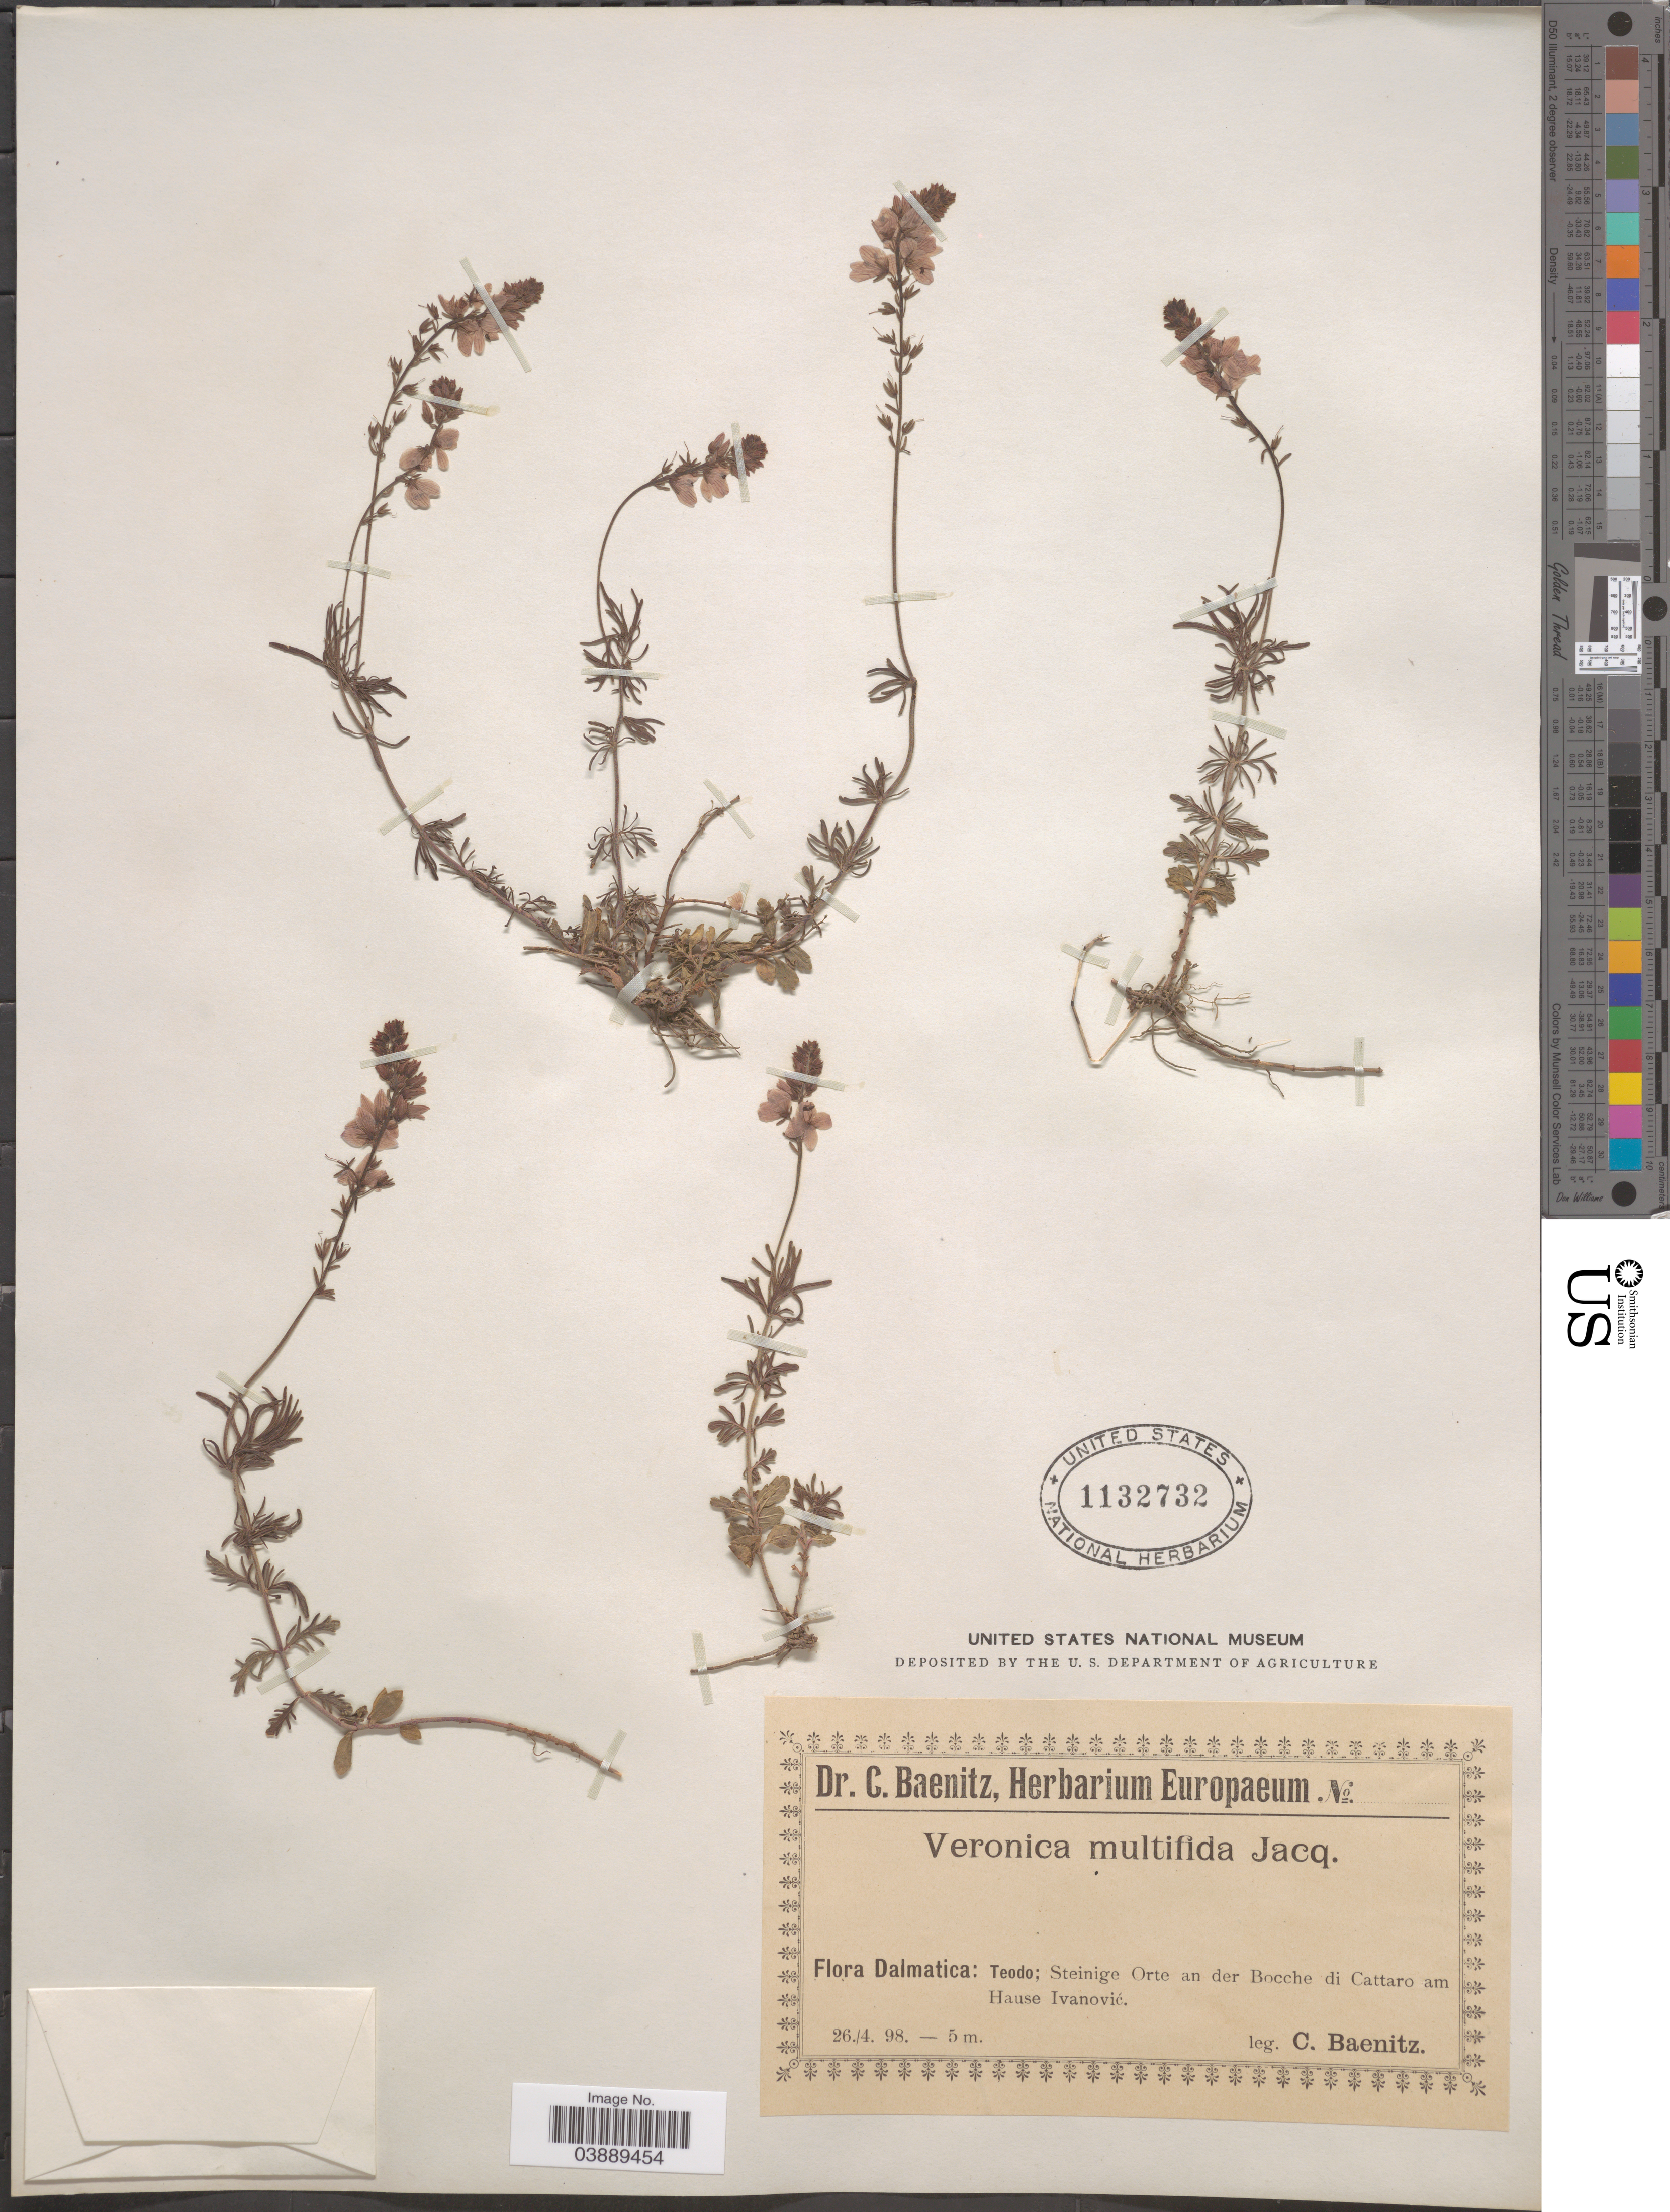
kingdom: Plantae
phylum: Tracheophyta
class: Magnoliopsida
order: Lamiales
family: Plantaginaceae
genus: Veronica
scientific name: Veronica multifida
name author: L.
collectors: C. G. Baenitz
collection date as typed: Transcribed d/m/y: 26/4/98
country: Montenegro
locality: Dalmatica: Teodo; Steinige Orte an der Bocche di Cattaro am Hause Ivanović.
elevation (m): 5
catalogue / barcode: US 1132732